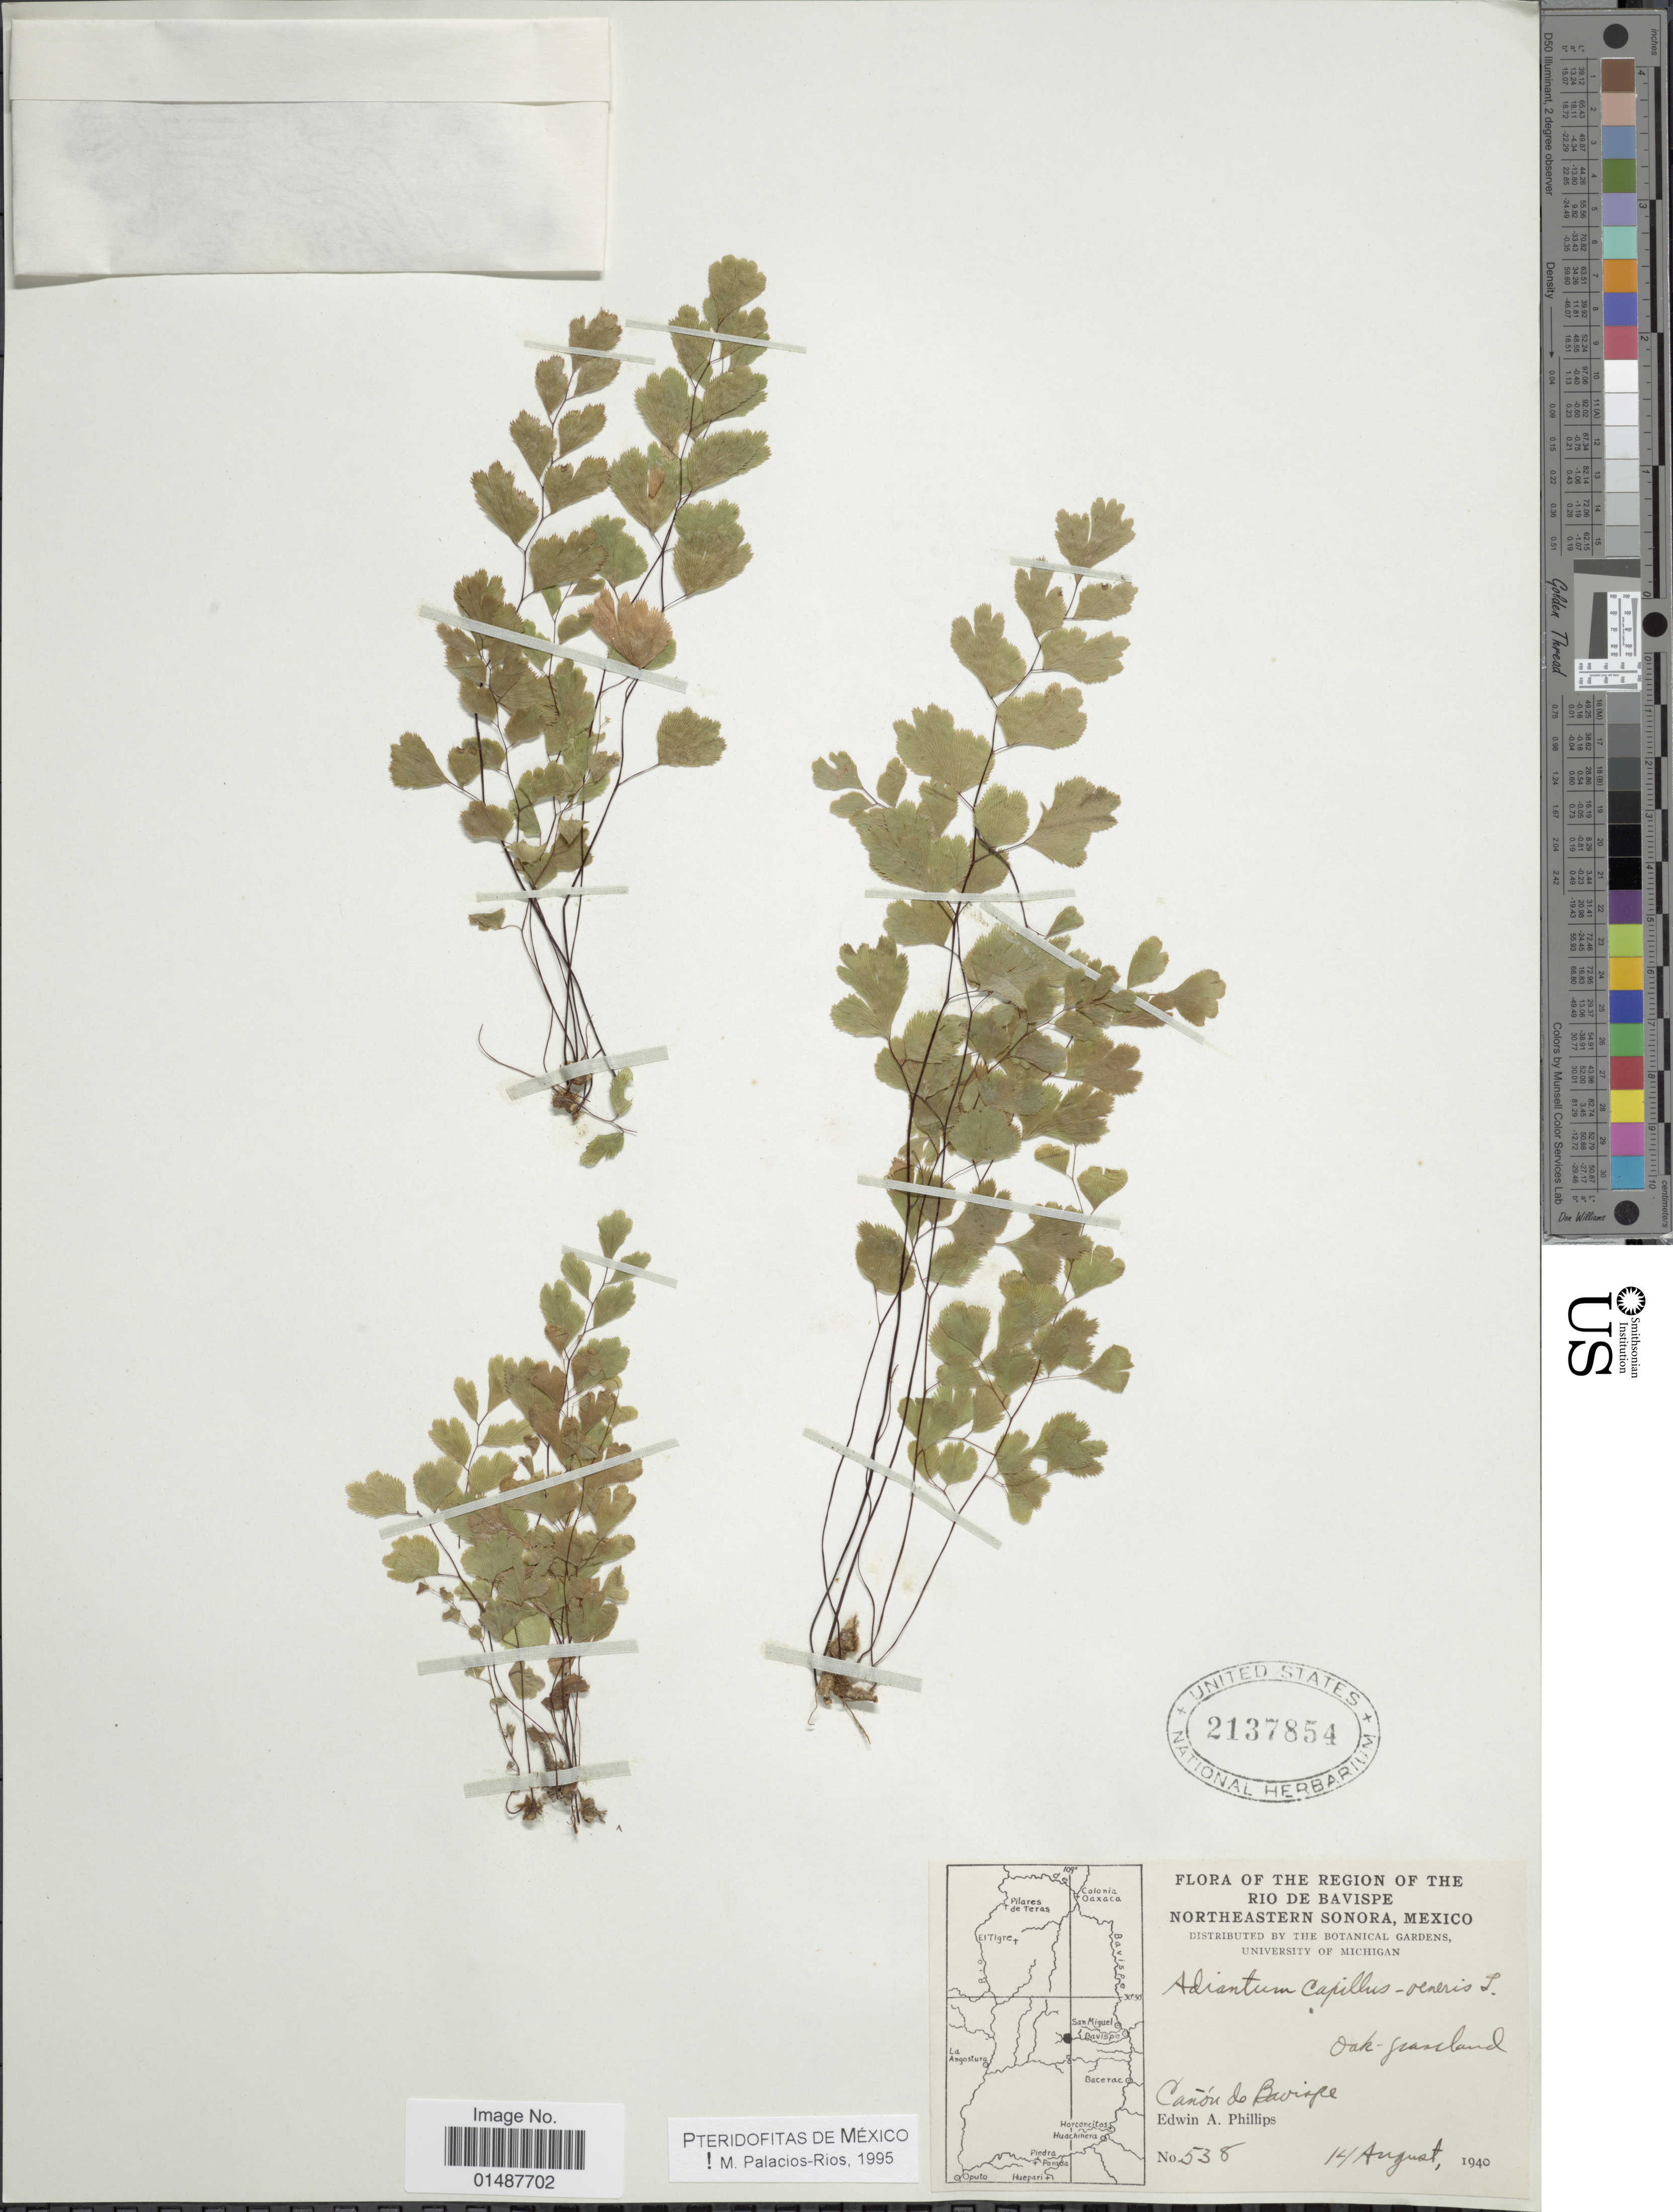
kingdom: Plantae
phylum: Tracheophyta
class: Polypodiopsida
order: Polypodiales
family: Pteridaceae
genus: Adiantum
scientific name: Adiantum capillus-veneris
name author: L.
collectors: E. Phillips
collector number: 538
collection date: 1940-08-14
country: Mexico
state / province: Sonora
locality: Region of the Rio De Bavispe, Canon de Buvispe, Oak-grassland, Northeastern Sonora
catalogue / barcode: US 2137854